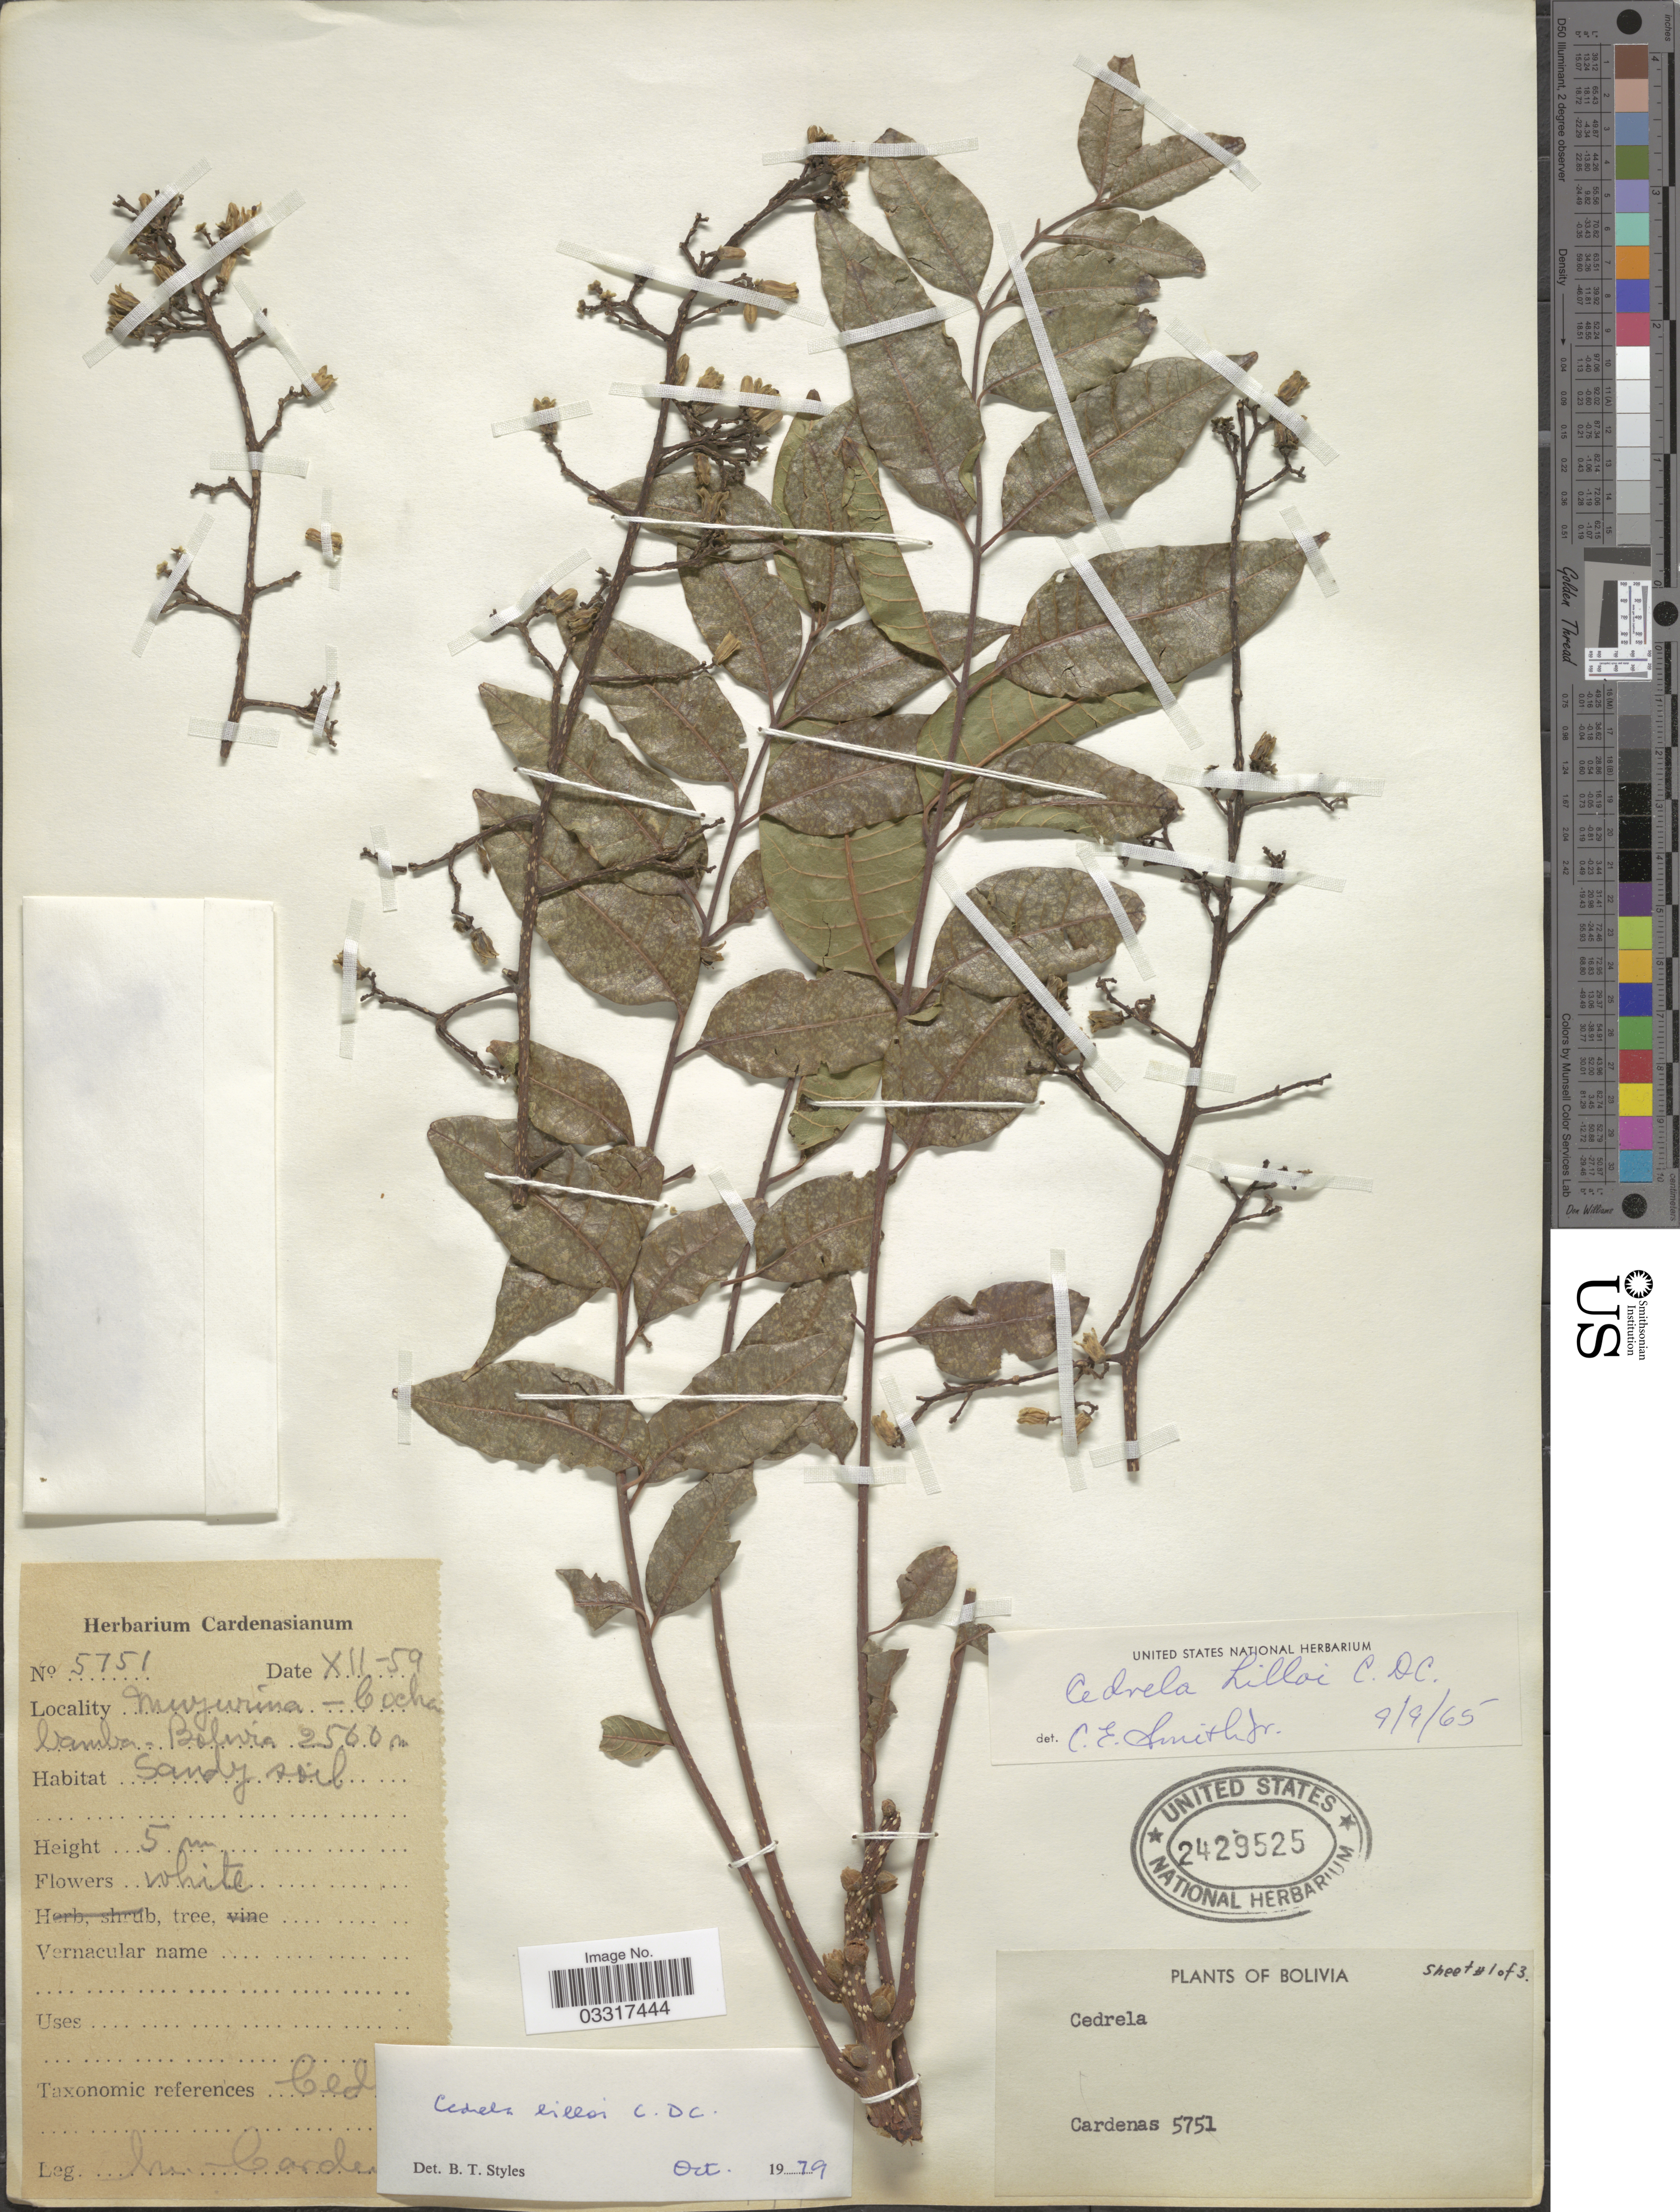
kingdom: Plantae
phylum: Tracheophyta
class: Magnoliopsida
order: Sapindales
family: Meliaceae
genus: Cedrela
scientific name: Cedrela lilloi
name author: C. DC.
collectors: M. Cárdenas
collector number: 5751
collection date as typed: Transcribed d/m/y: /12/59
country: Bolivia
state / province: Cochabamba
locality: Murjurina.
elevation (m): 2560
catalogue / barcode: US 2429525